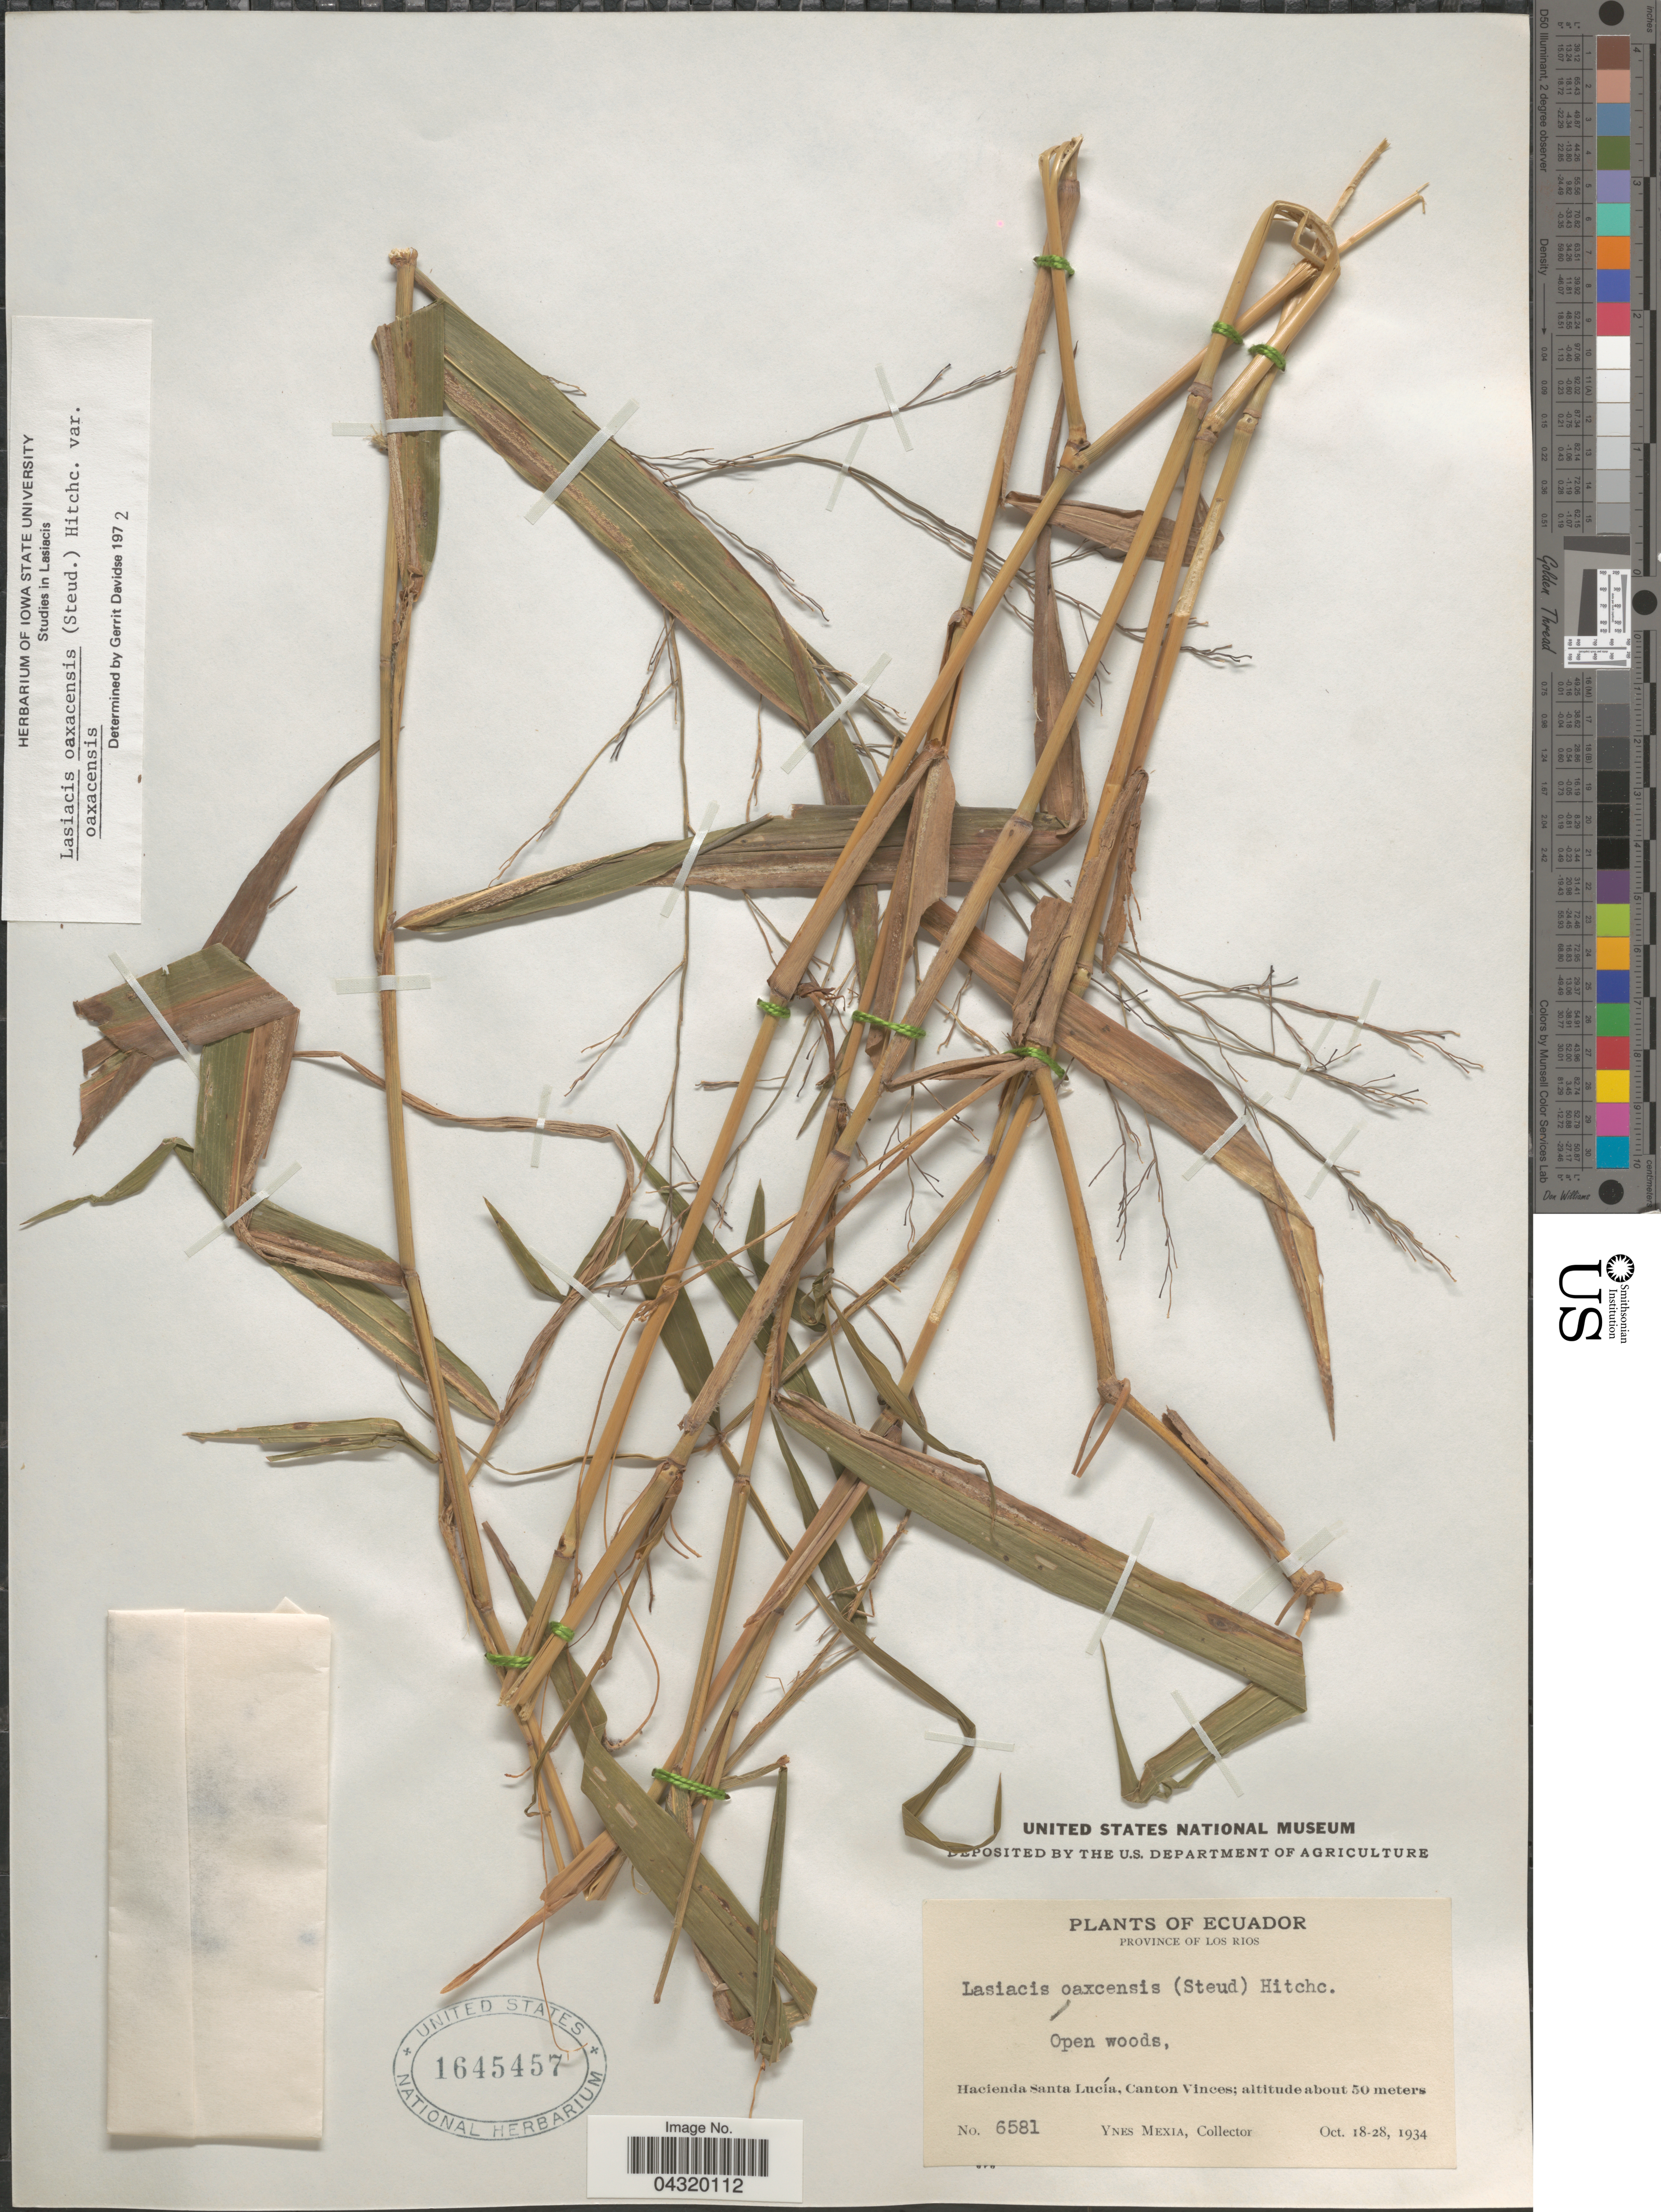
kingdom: Plantae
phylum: Tracheophyta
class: Liliopsida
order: Poales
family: Poaceae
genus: Lasiacis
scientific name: Lasiacis oaxacensis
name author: (Steud.) Hitchc.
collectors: Y. Mexia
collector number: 6581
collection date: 1934-10-18/1934-10-28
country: Ecuador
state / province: Los Ríos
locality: Hacienda Santa Lucía, Canton Vinces.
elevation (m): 50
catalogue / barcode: US 1645457